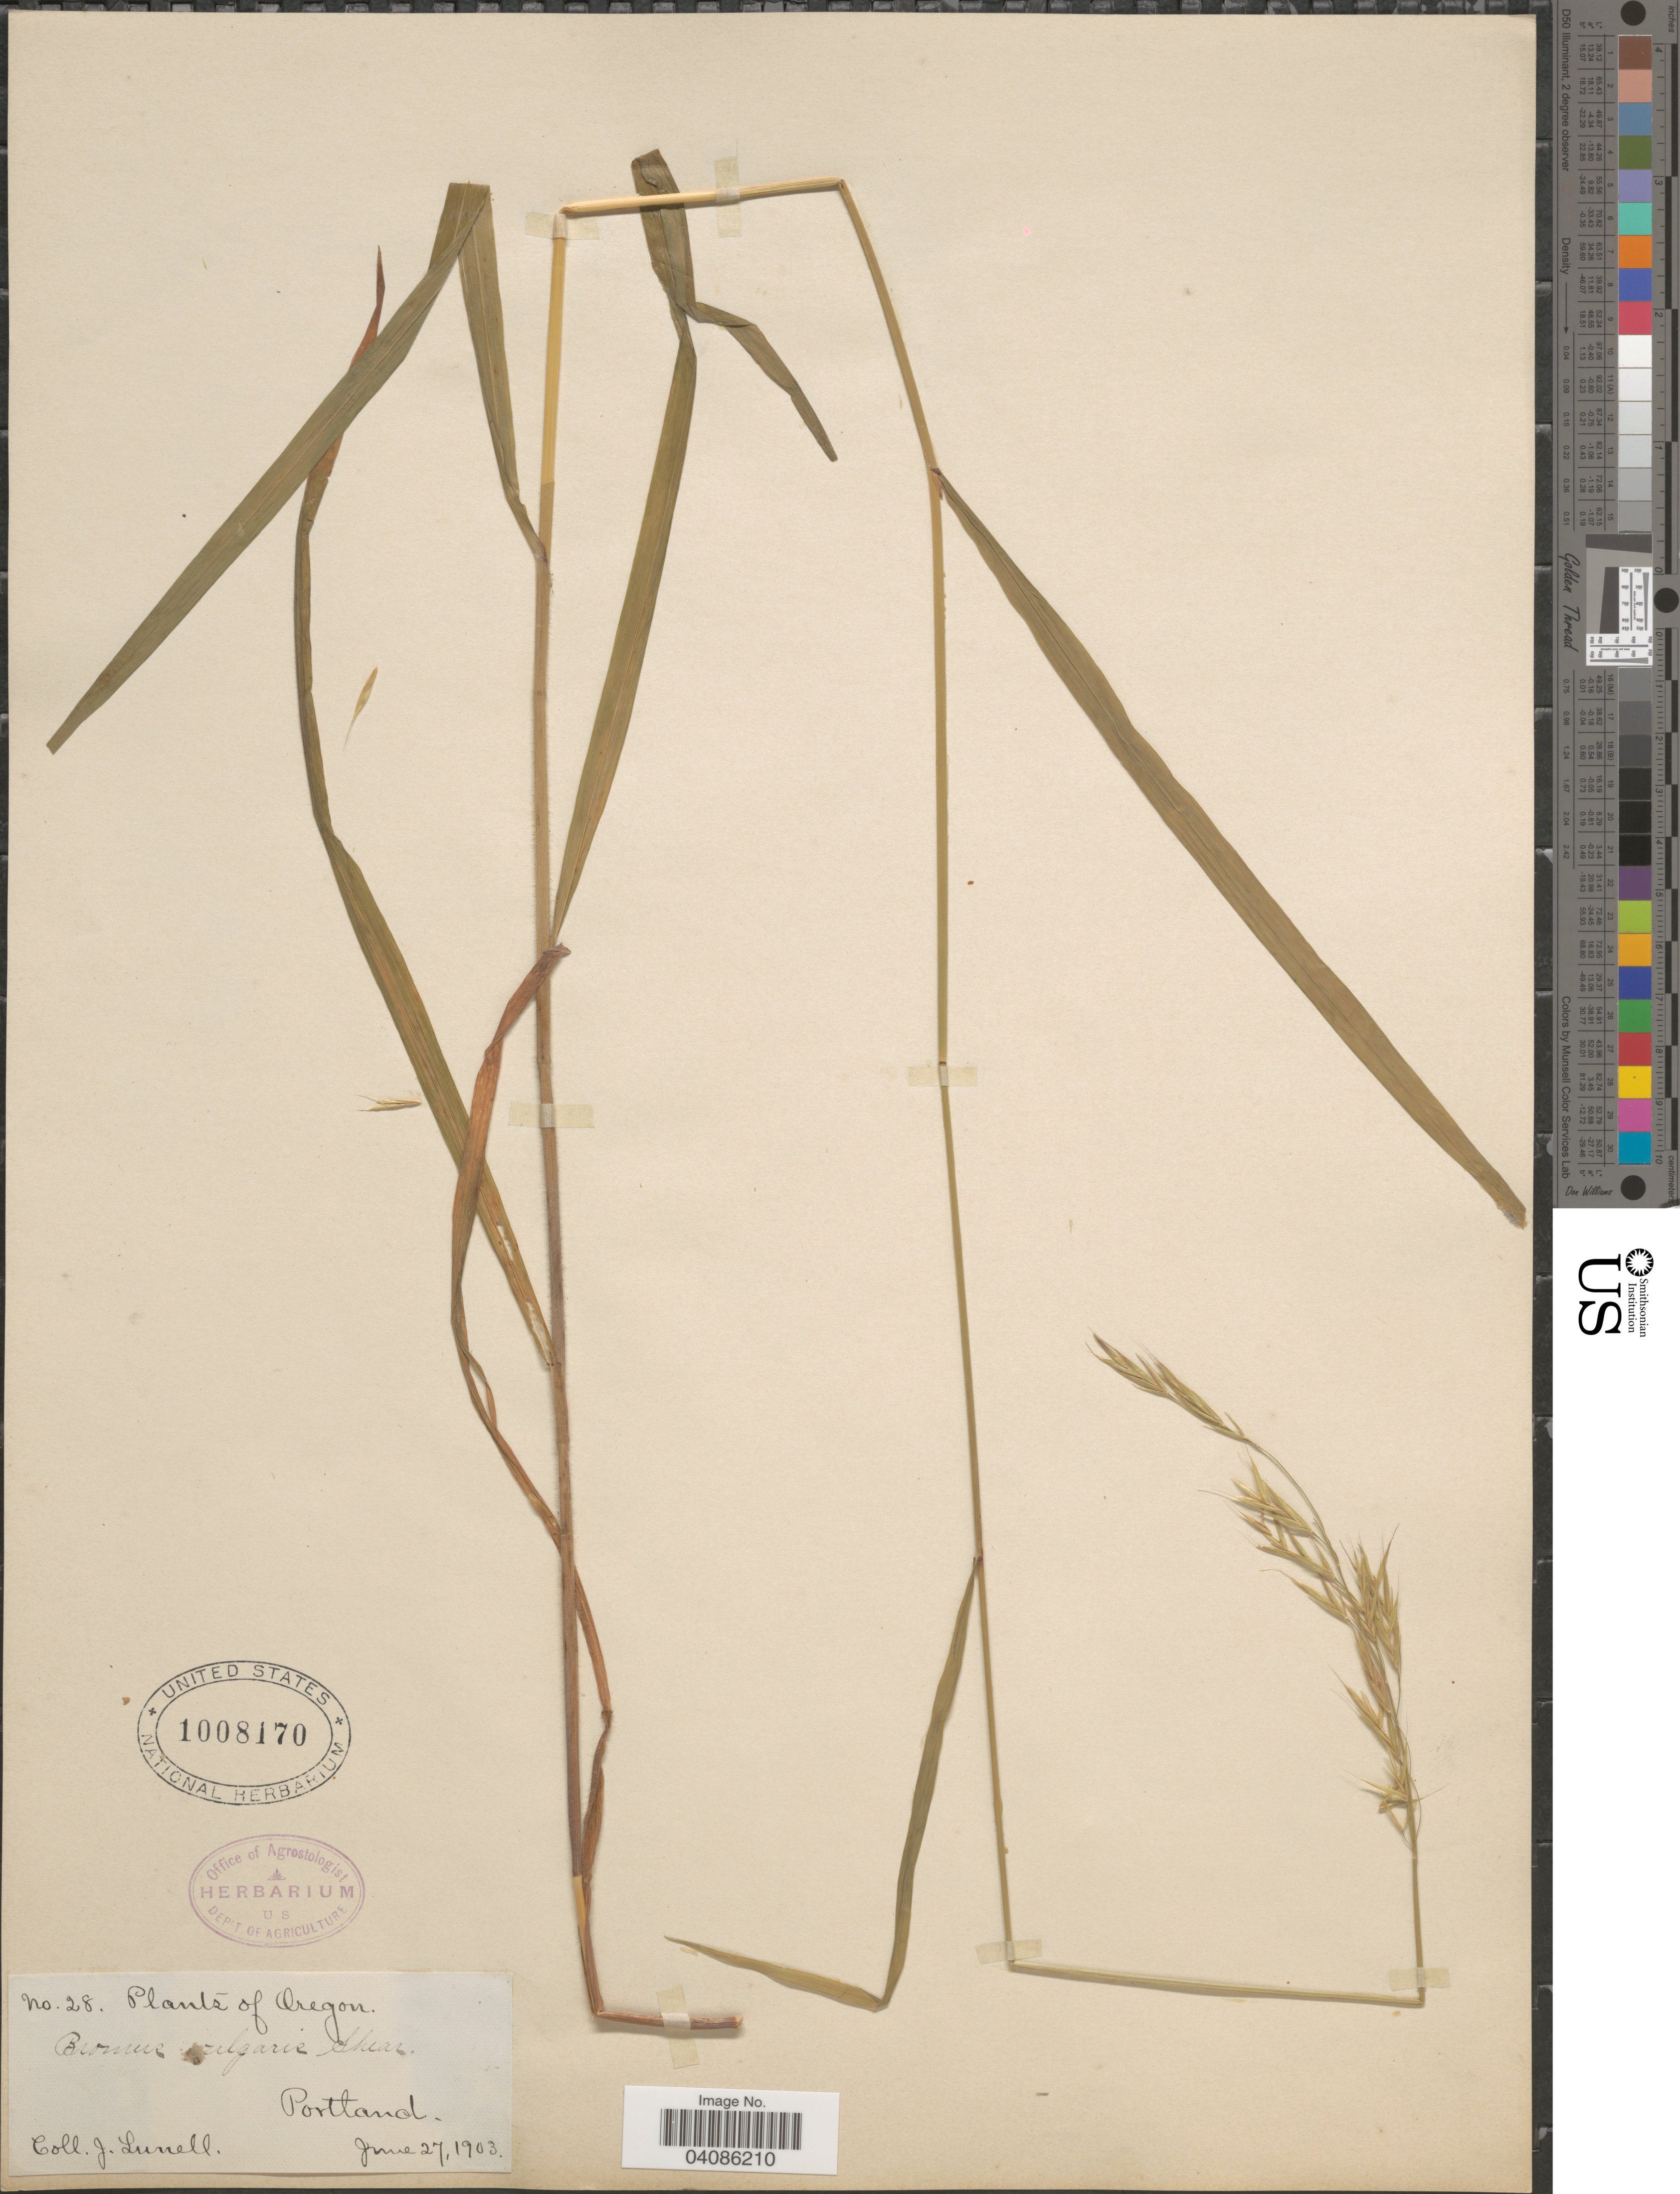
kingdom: Plantae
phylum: Tracheophyta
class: Liliopsida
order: Poales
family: Poaceae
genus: Bromus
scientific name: Bromus texensis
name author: (Shear) Hitchc.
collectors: J. Lunell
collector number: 28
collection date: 1903-06-27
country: United States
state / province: Oregon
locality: Portland.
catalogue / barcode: US 1008170